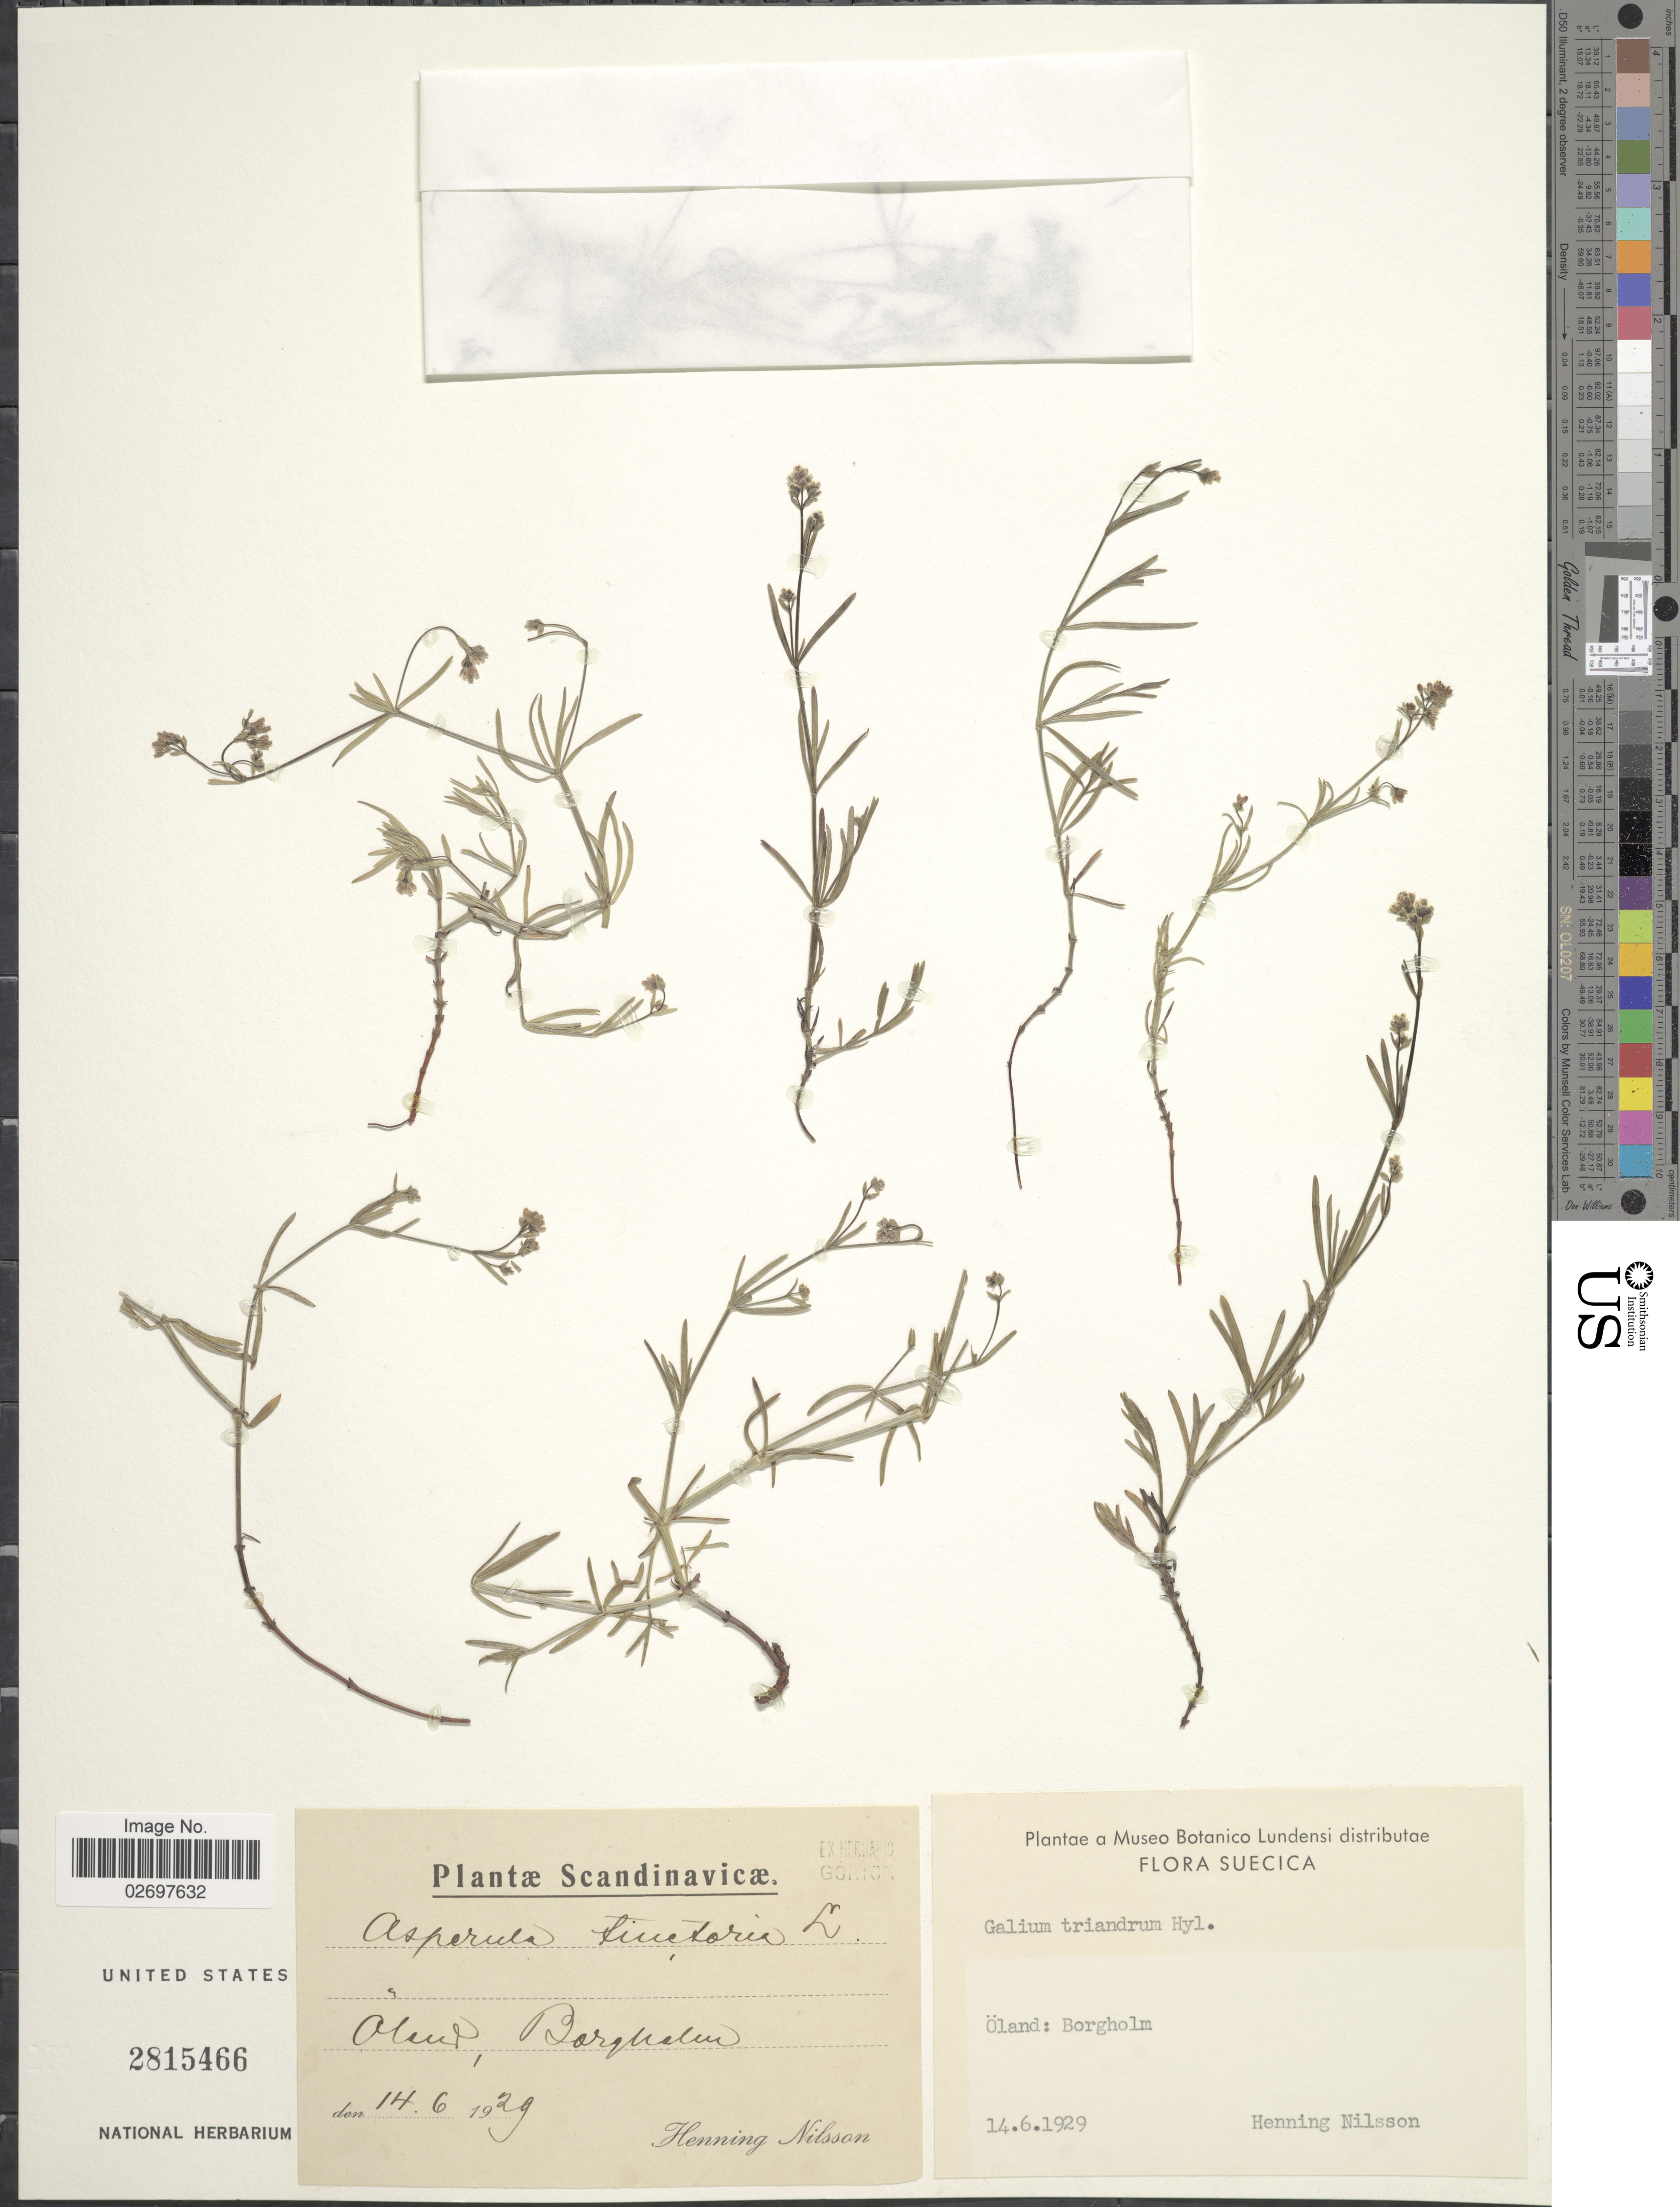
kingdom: Plantae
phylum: Tracheophyta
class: Magnoliopsida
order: Gentianales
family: Rubiaceae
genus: Galium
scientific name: Galium triandrum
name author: Hyl.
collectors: H. Nilsson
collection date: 1929-06-14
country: Sweden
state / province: Kalmar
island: Oland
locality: Öland: Borgholm. Scandinavicae. Suecica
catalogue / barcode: US 2815466